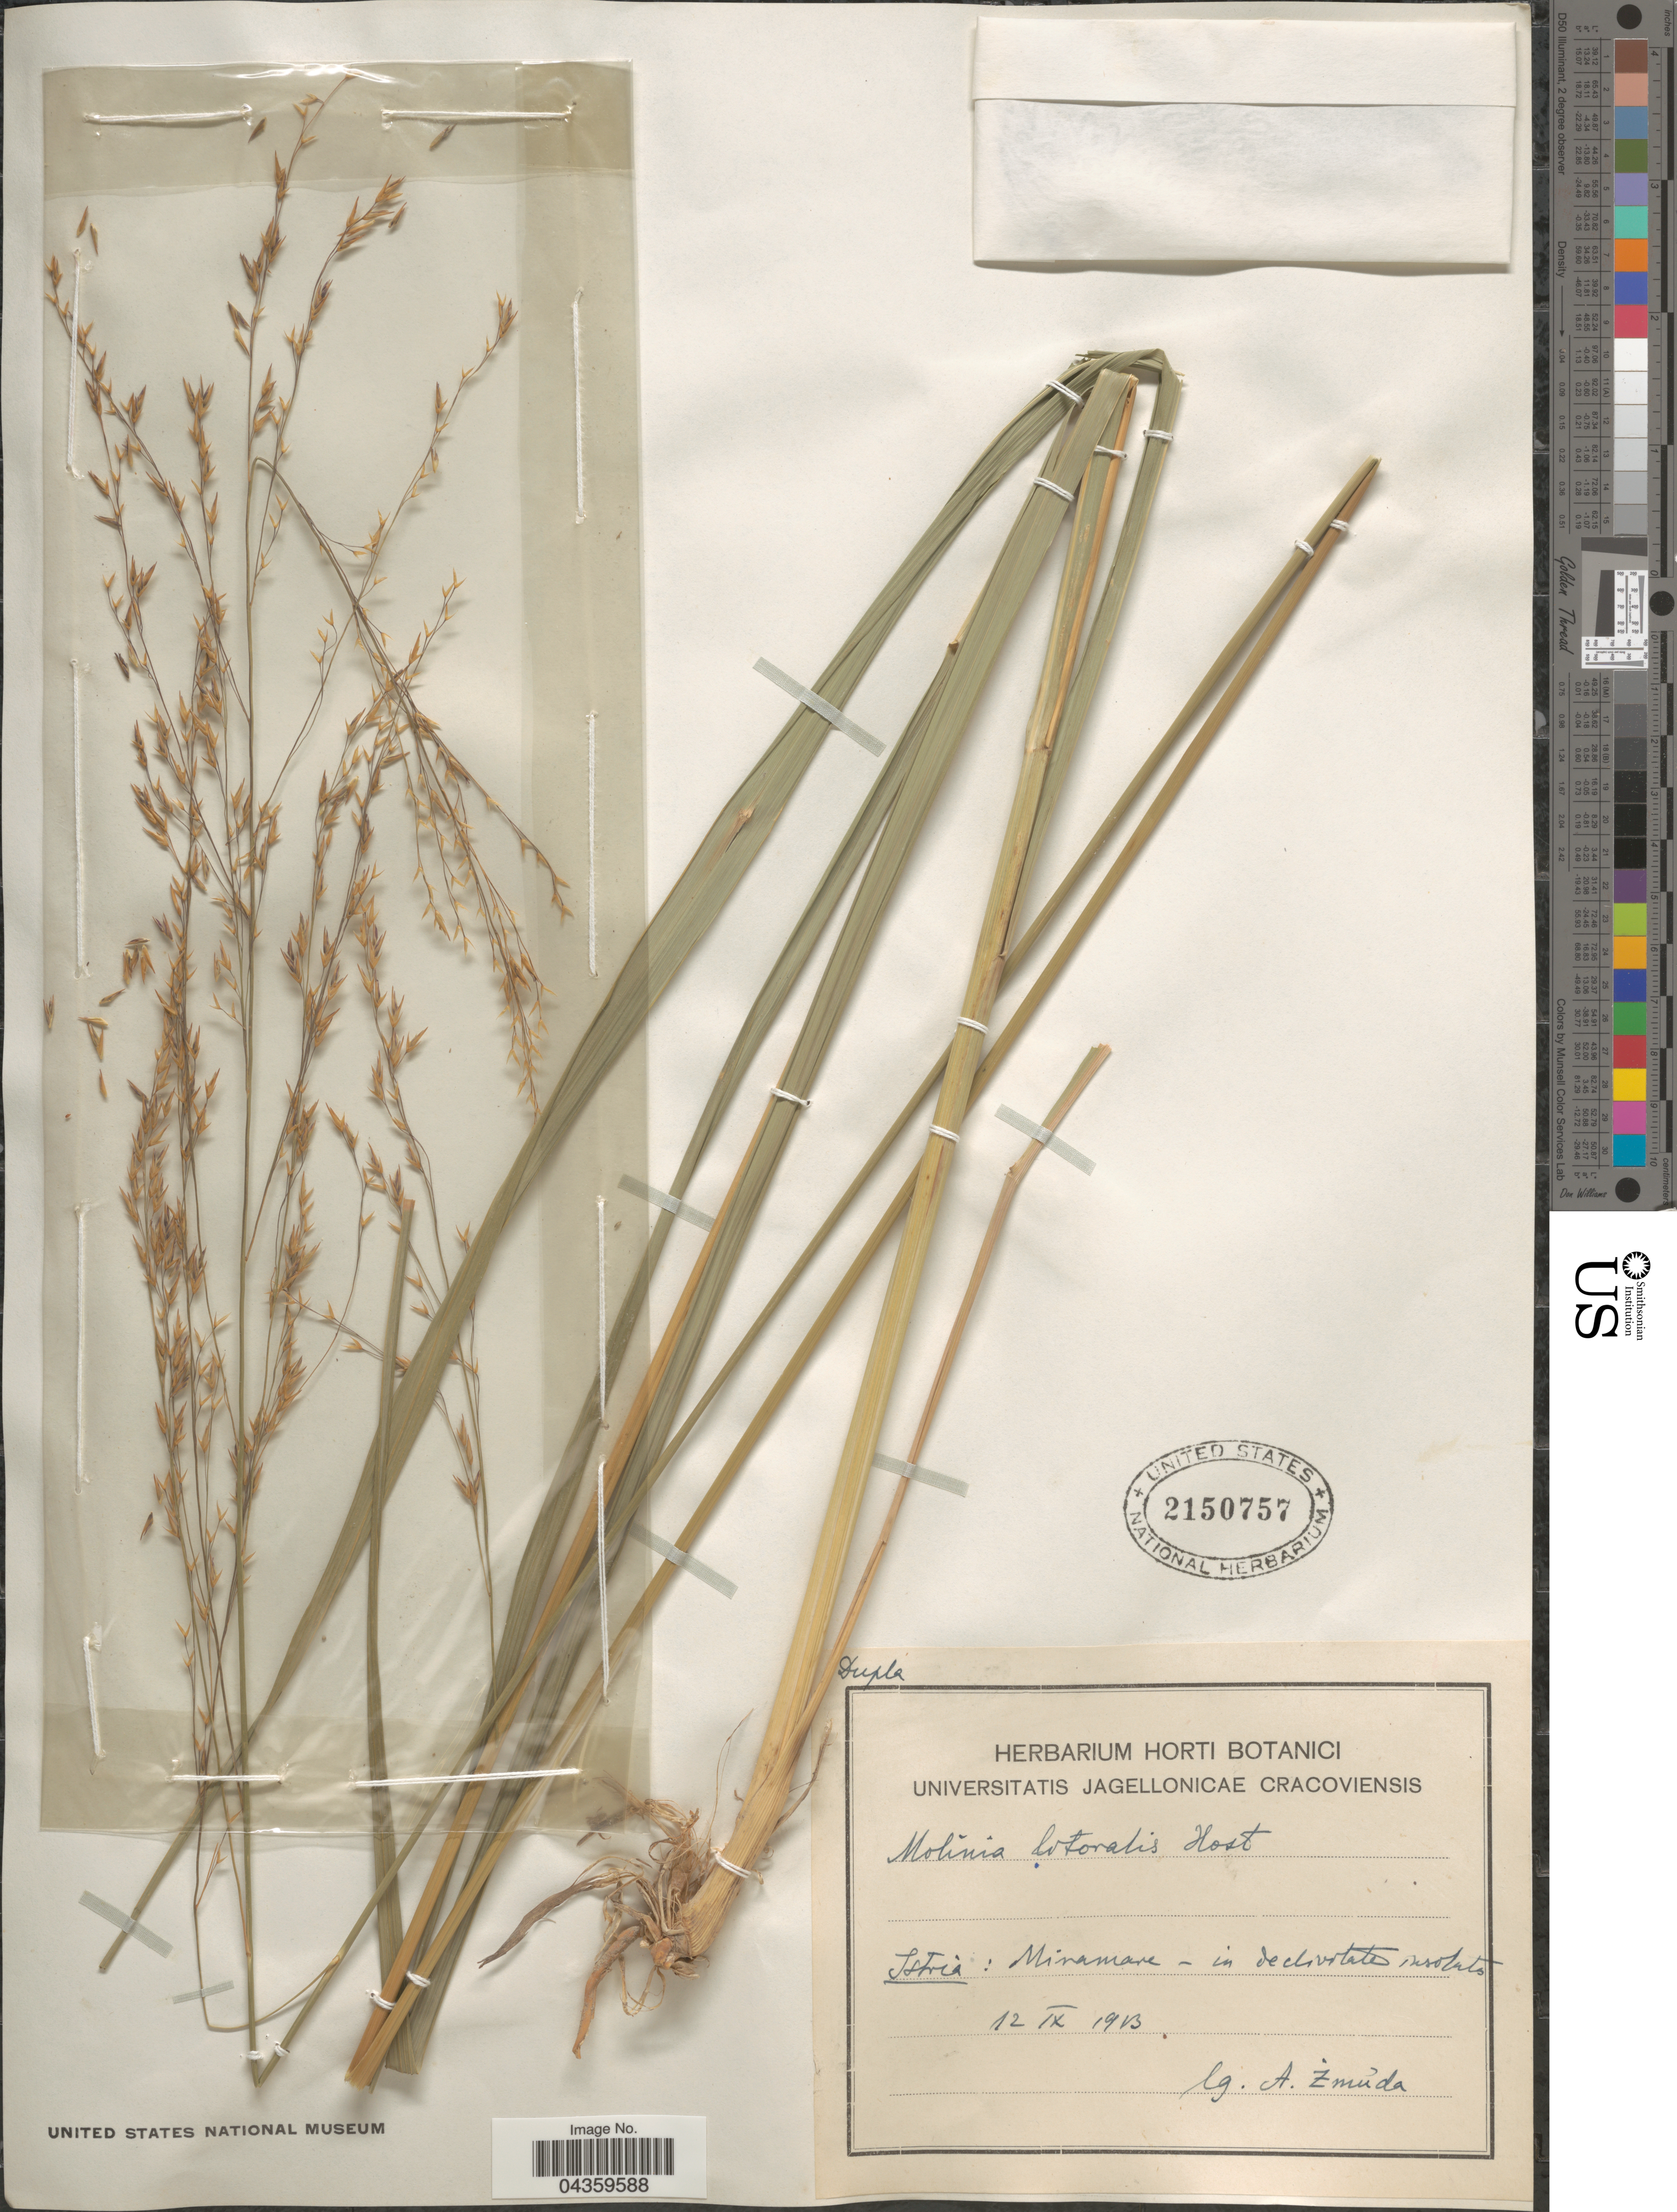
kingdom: Plantae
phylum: Tracheophyta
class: Liliopsida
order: Poales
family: Poaceae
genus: Molinia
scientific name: Molinia arundinacea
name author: Schrank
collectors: A. Zmuda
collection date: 1913-09-12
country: Croatia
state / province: Istria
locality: Minamare - in declivitate insoluto.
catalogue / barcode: US 2150757